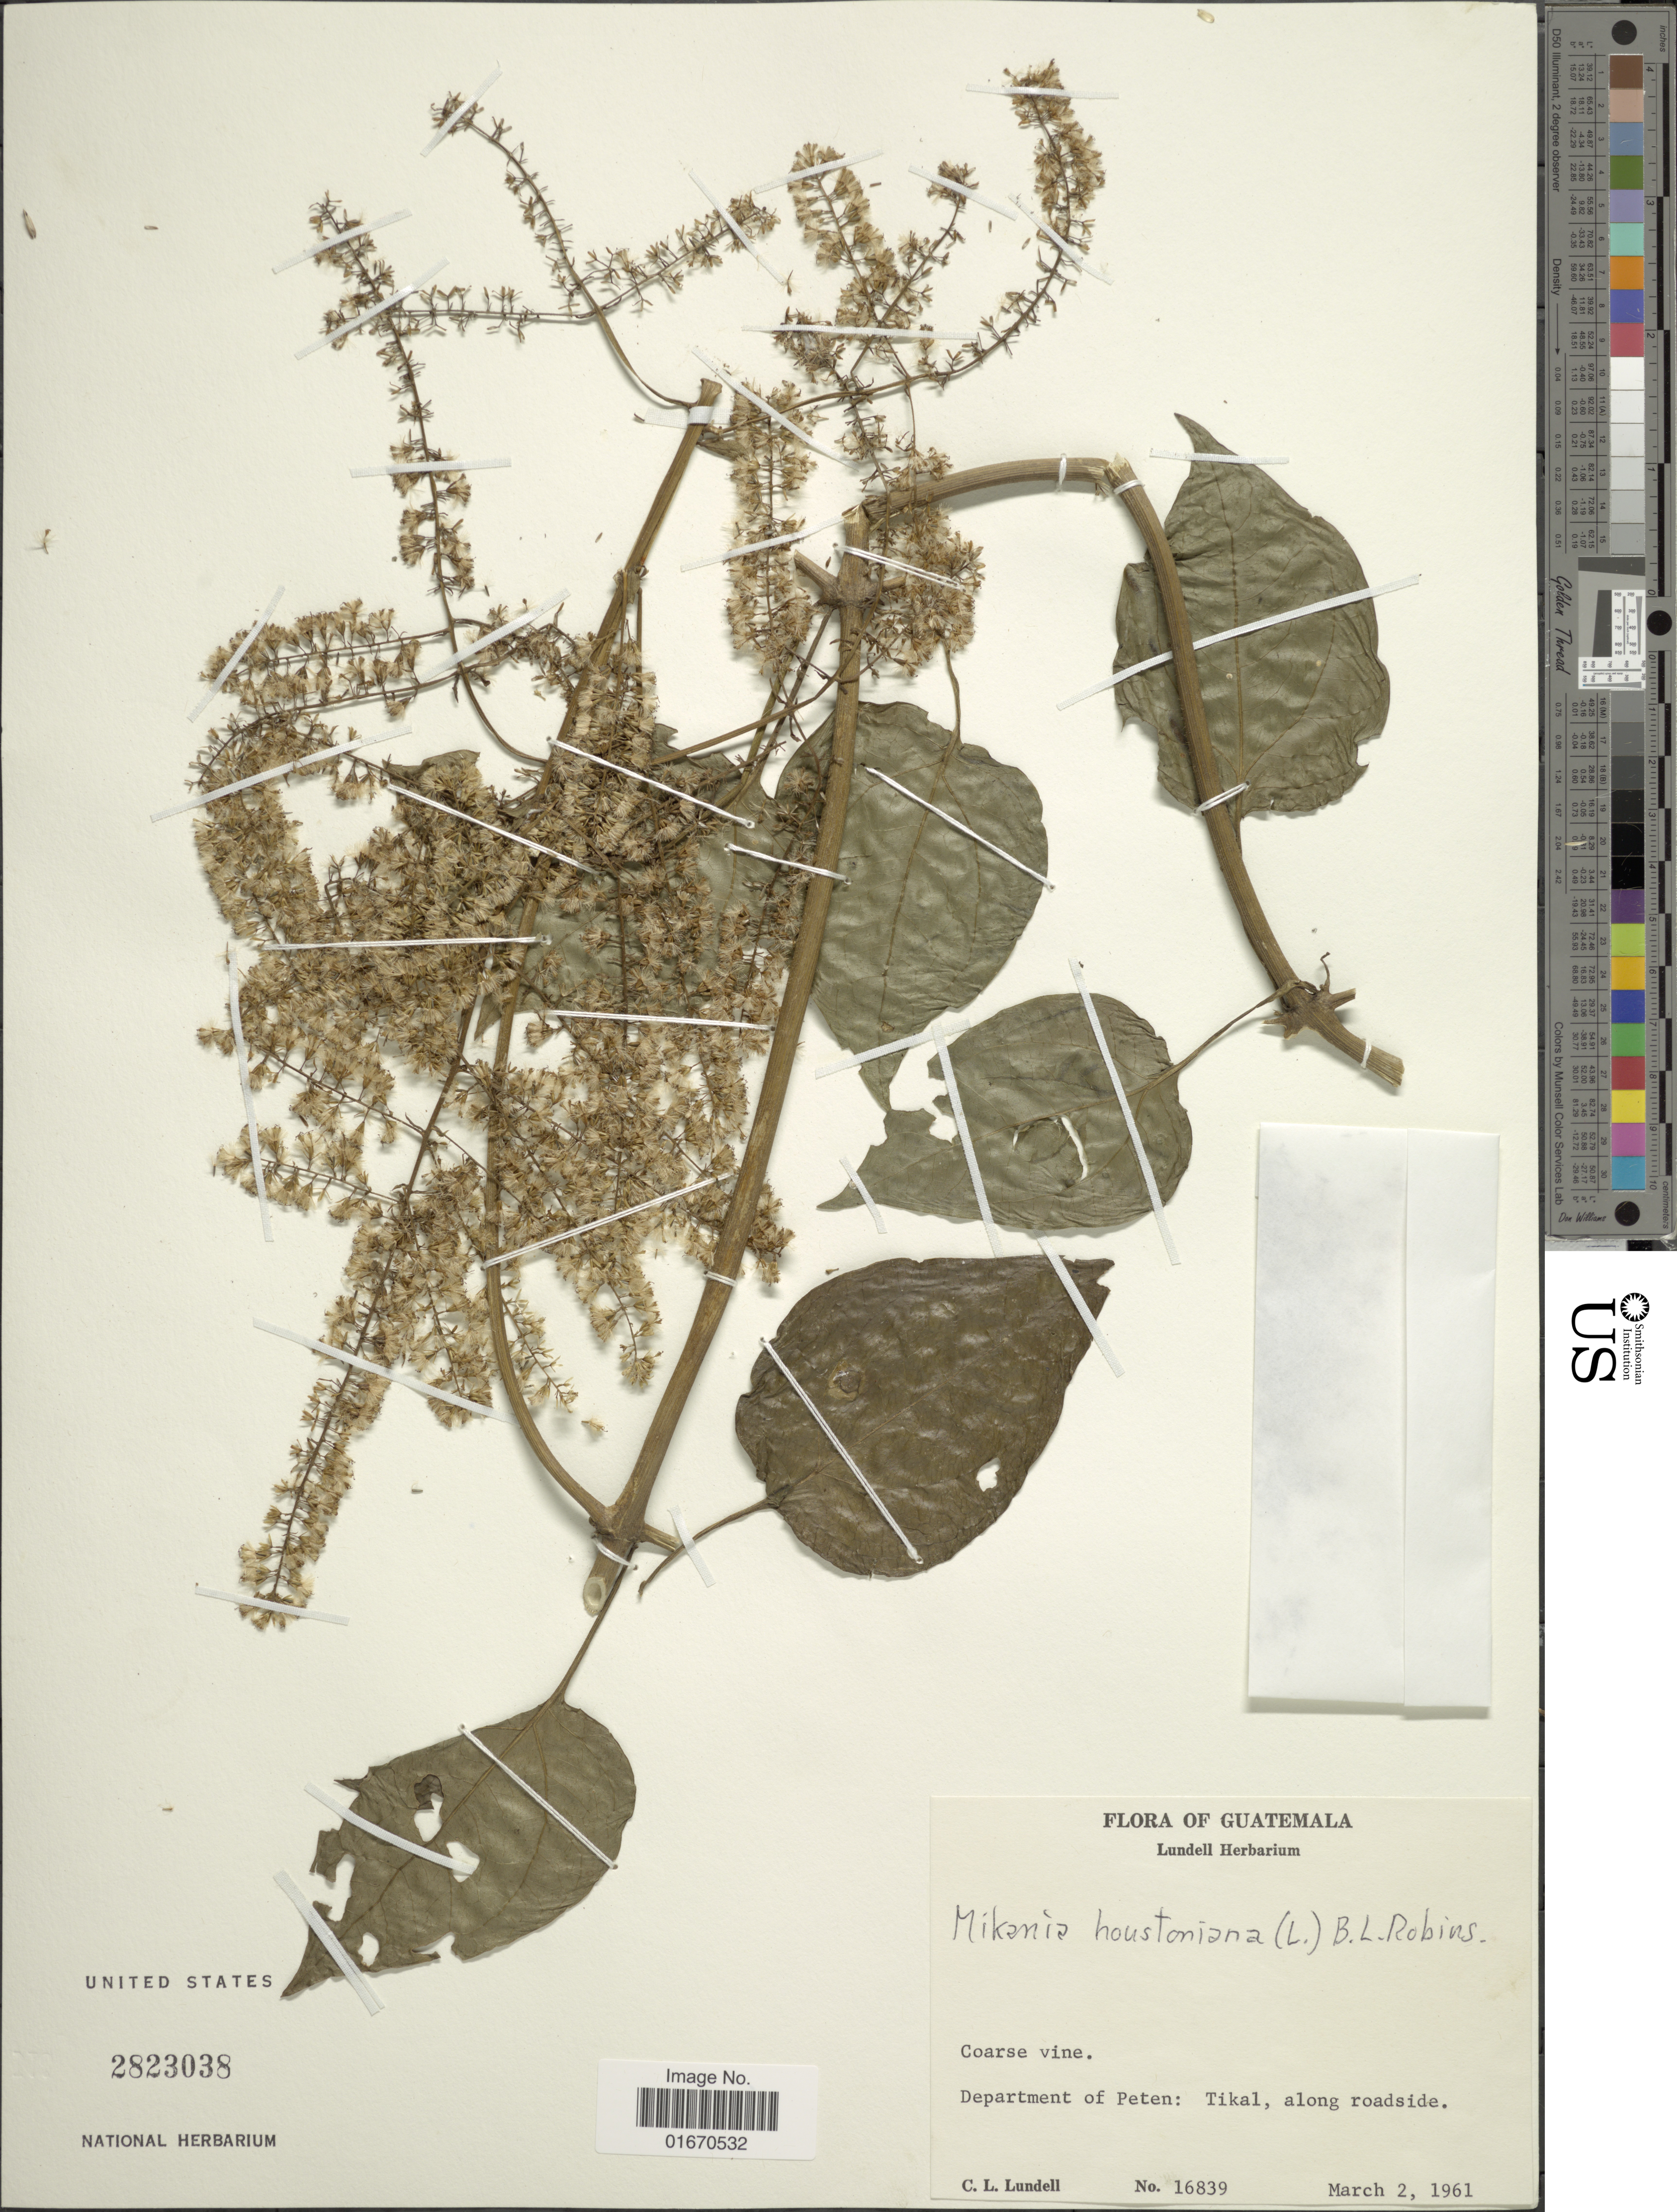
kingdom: Plantae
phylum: Tracheophyta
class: Magnoliopsida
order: Asterales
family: Asteraceae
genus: Mikania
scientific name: Mikania houstoniana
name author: (L.) B.L. Rob.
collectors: C. L. Lundell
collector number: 16839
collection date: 1961-03-02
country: Guatemala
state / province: El Petén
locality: Department of Peten, Tikal, along roadside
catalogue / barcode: US 2823038